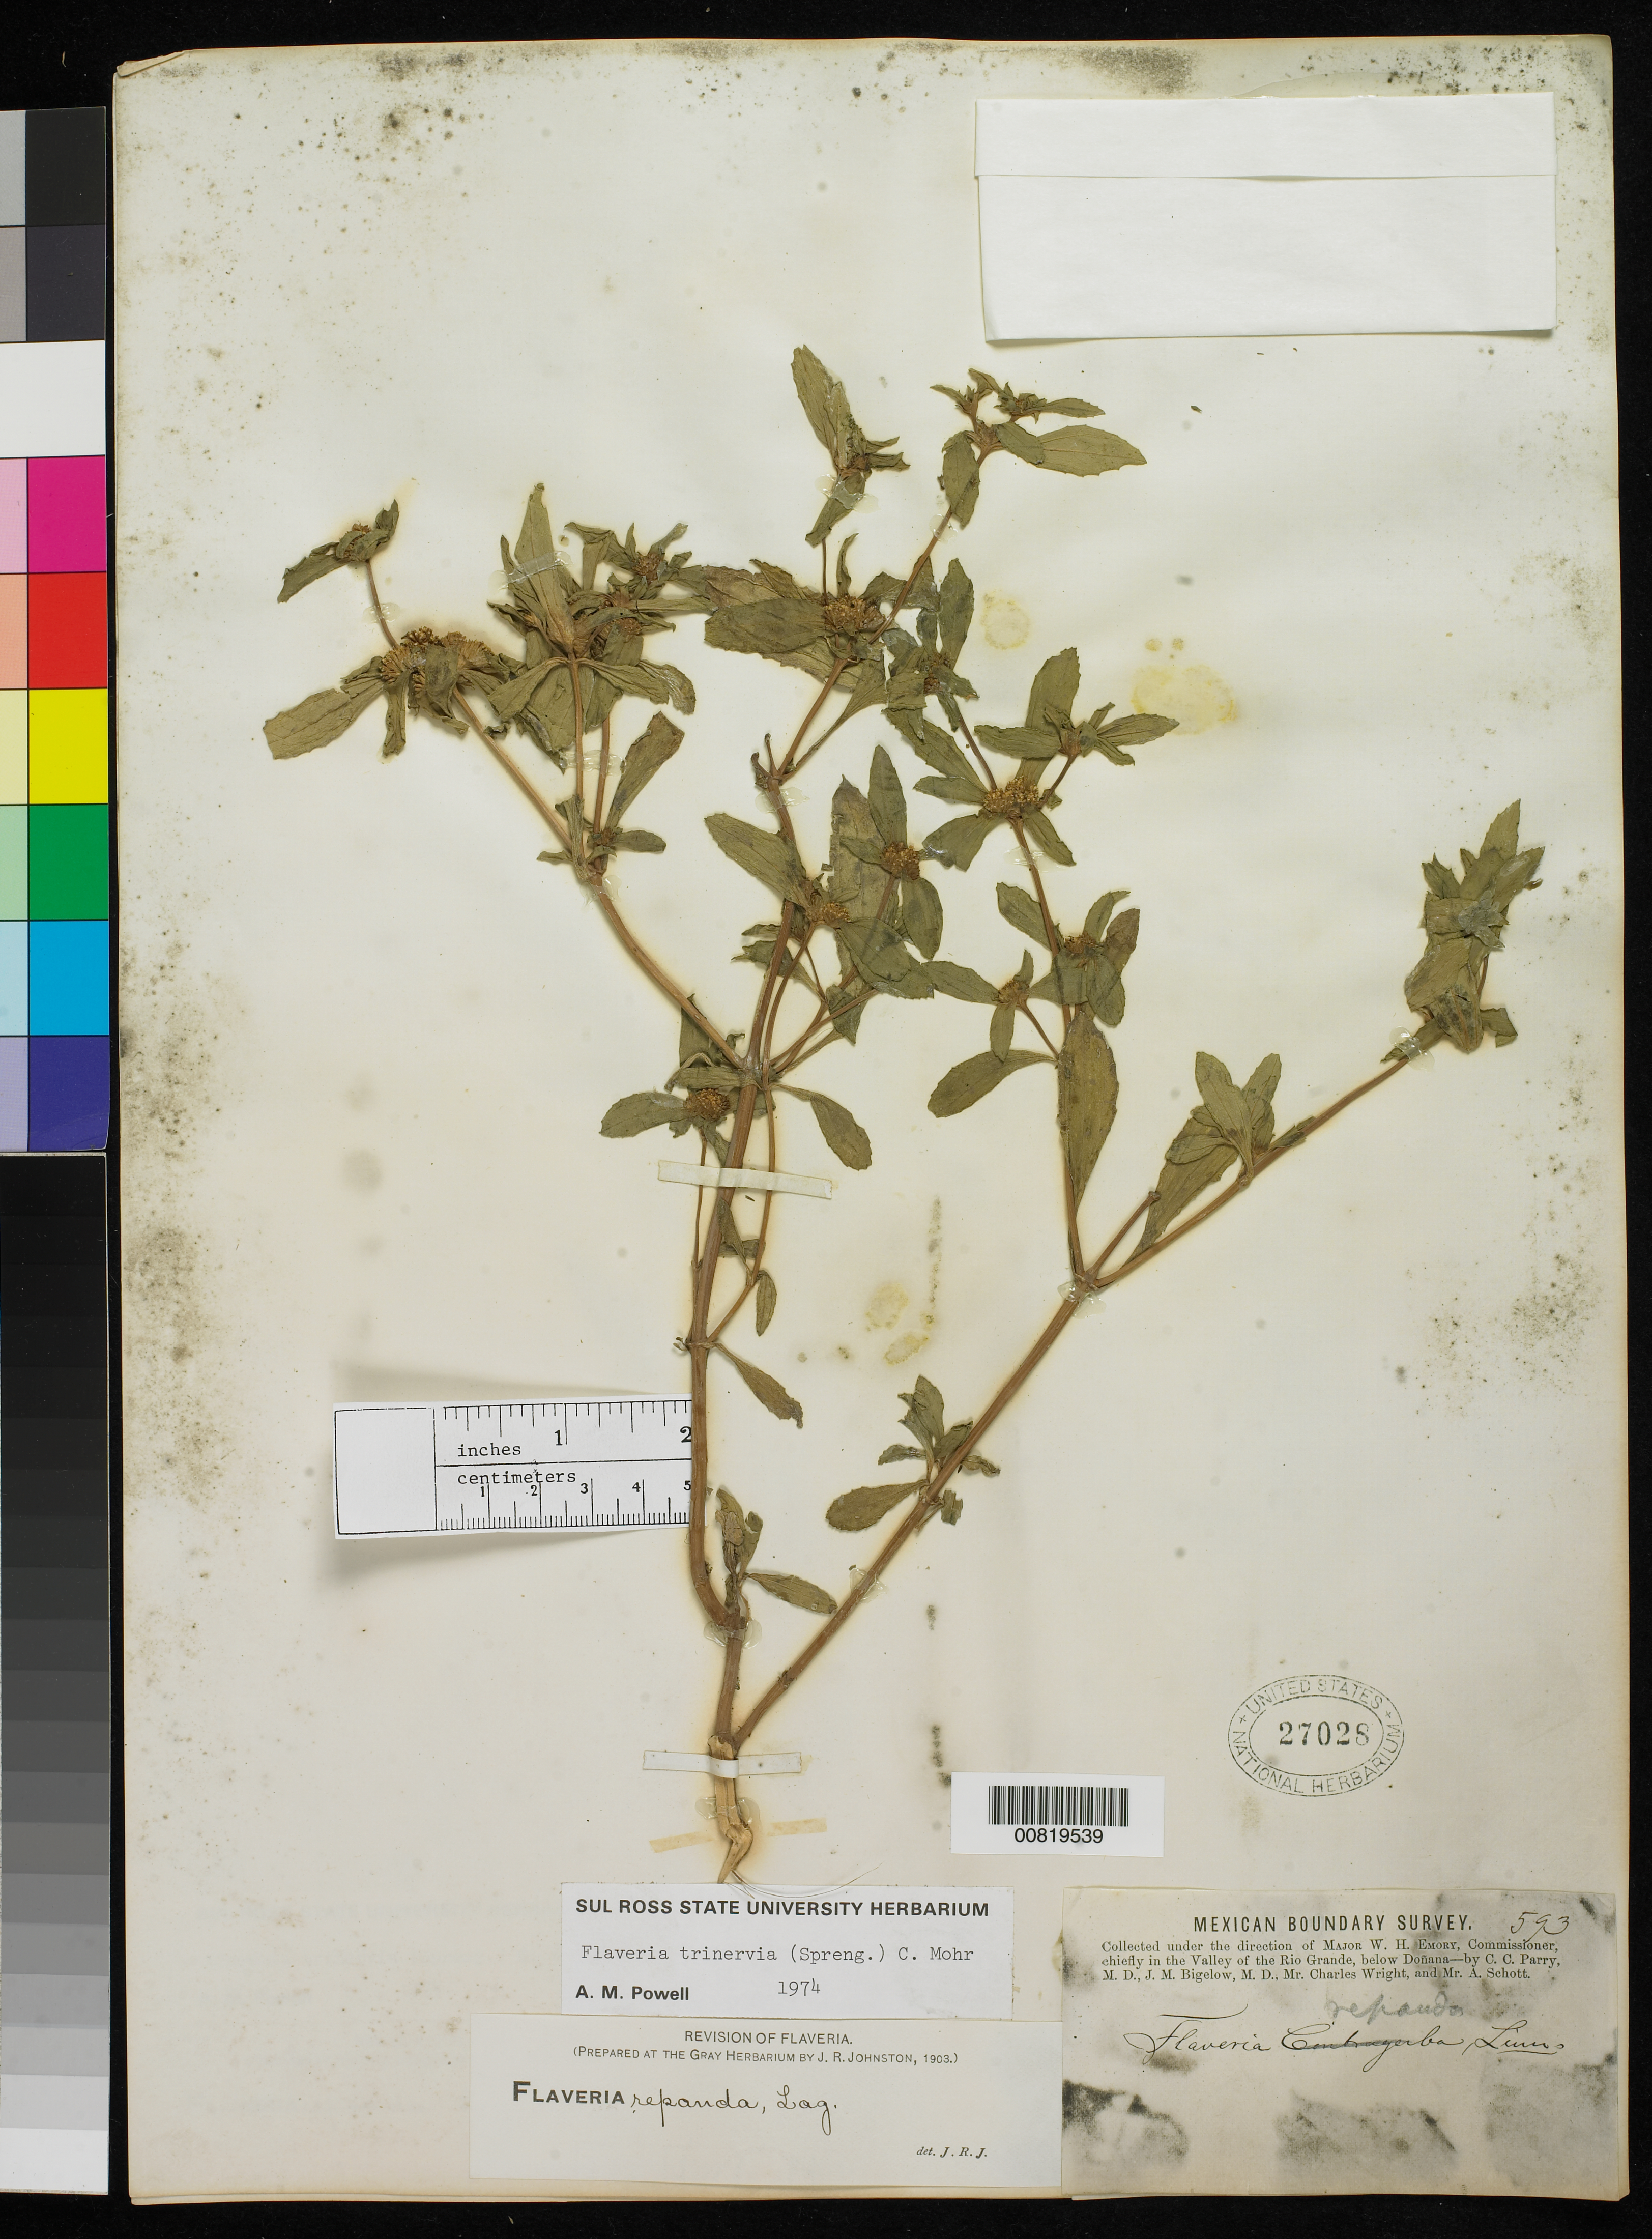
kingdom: Plantae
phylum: Tracheophyta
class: Magnoliopsida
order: Asterales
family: Asteraceae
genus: Flaveria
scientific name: Flaveria trinervia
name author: (Spreng.) C. Mohr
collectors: C. C. Parry, J. M. Bigelow, C. Wright & A. C. V. Schott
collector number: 593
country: United States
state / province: New Mexico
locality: Valley of the Rio Grande, below Doñana, New Mexico.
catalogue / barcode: US 27028